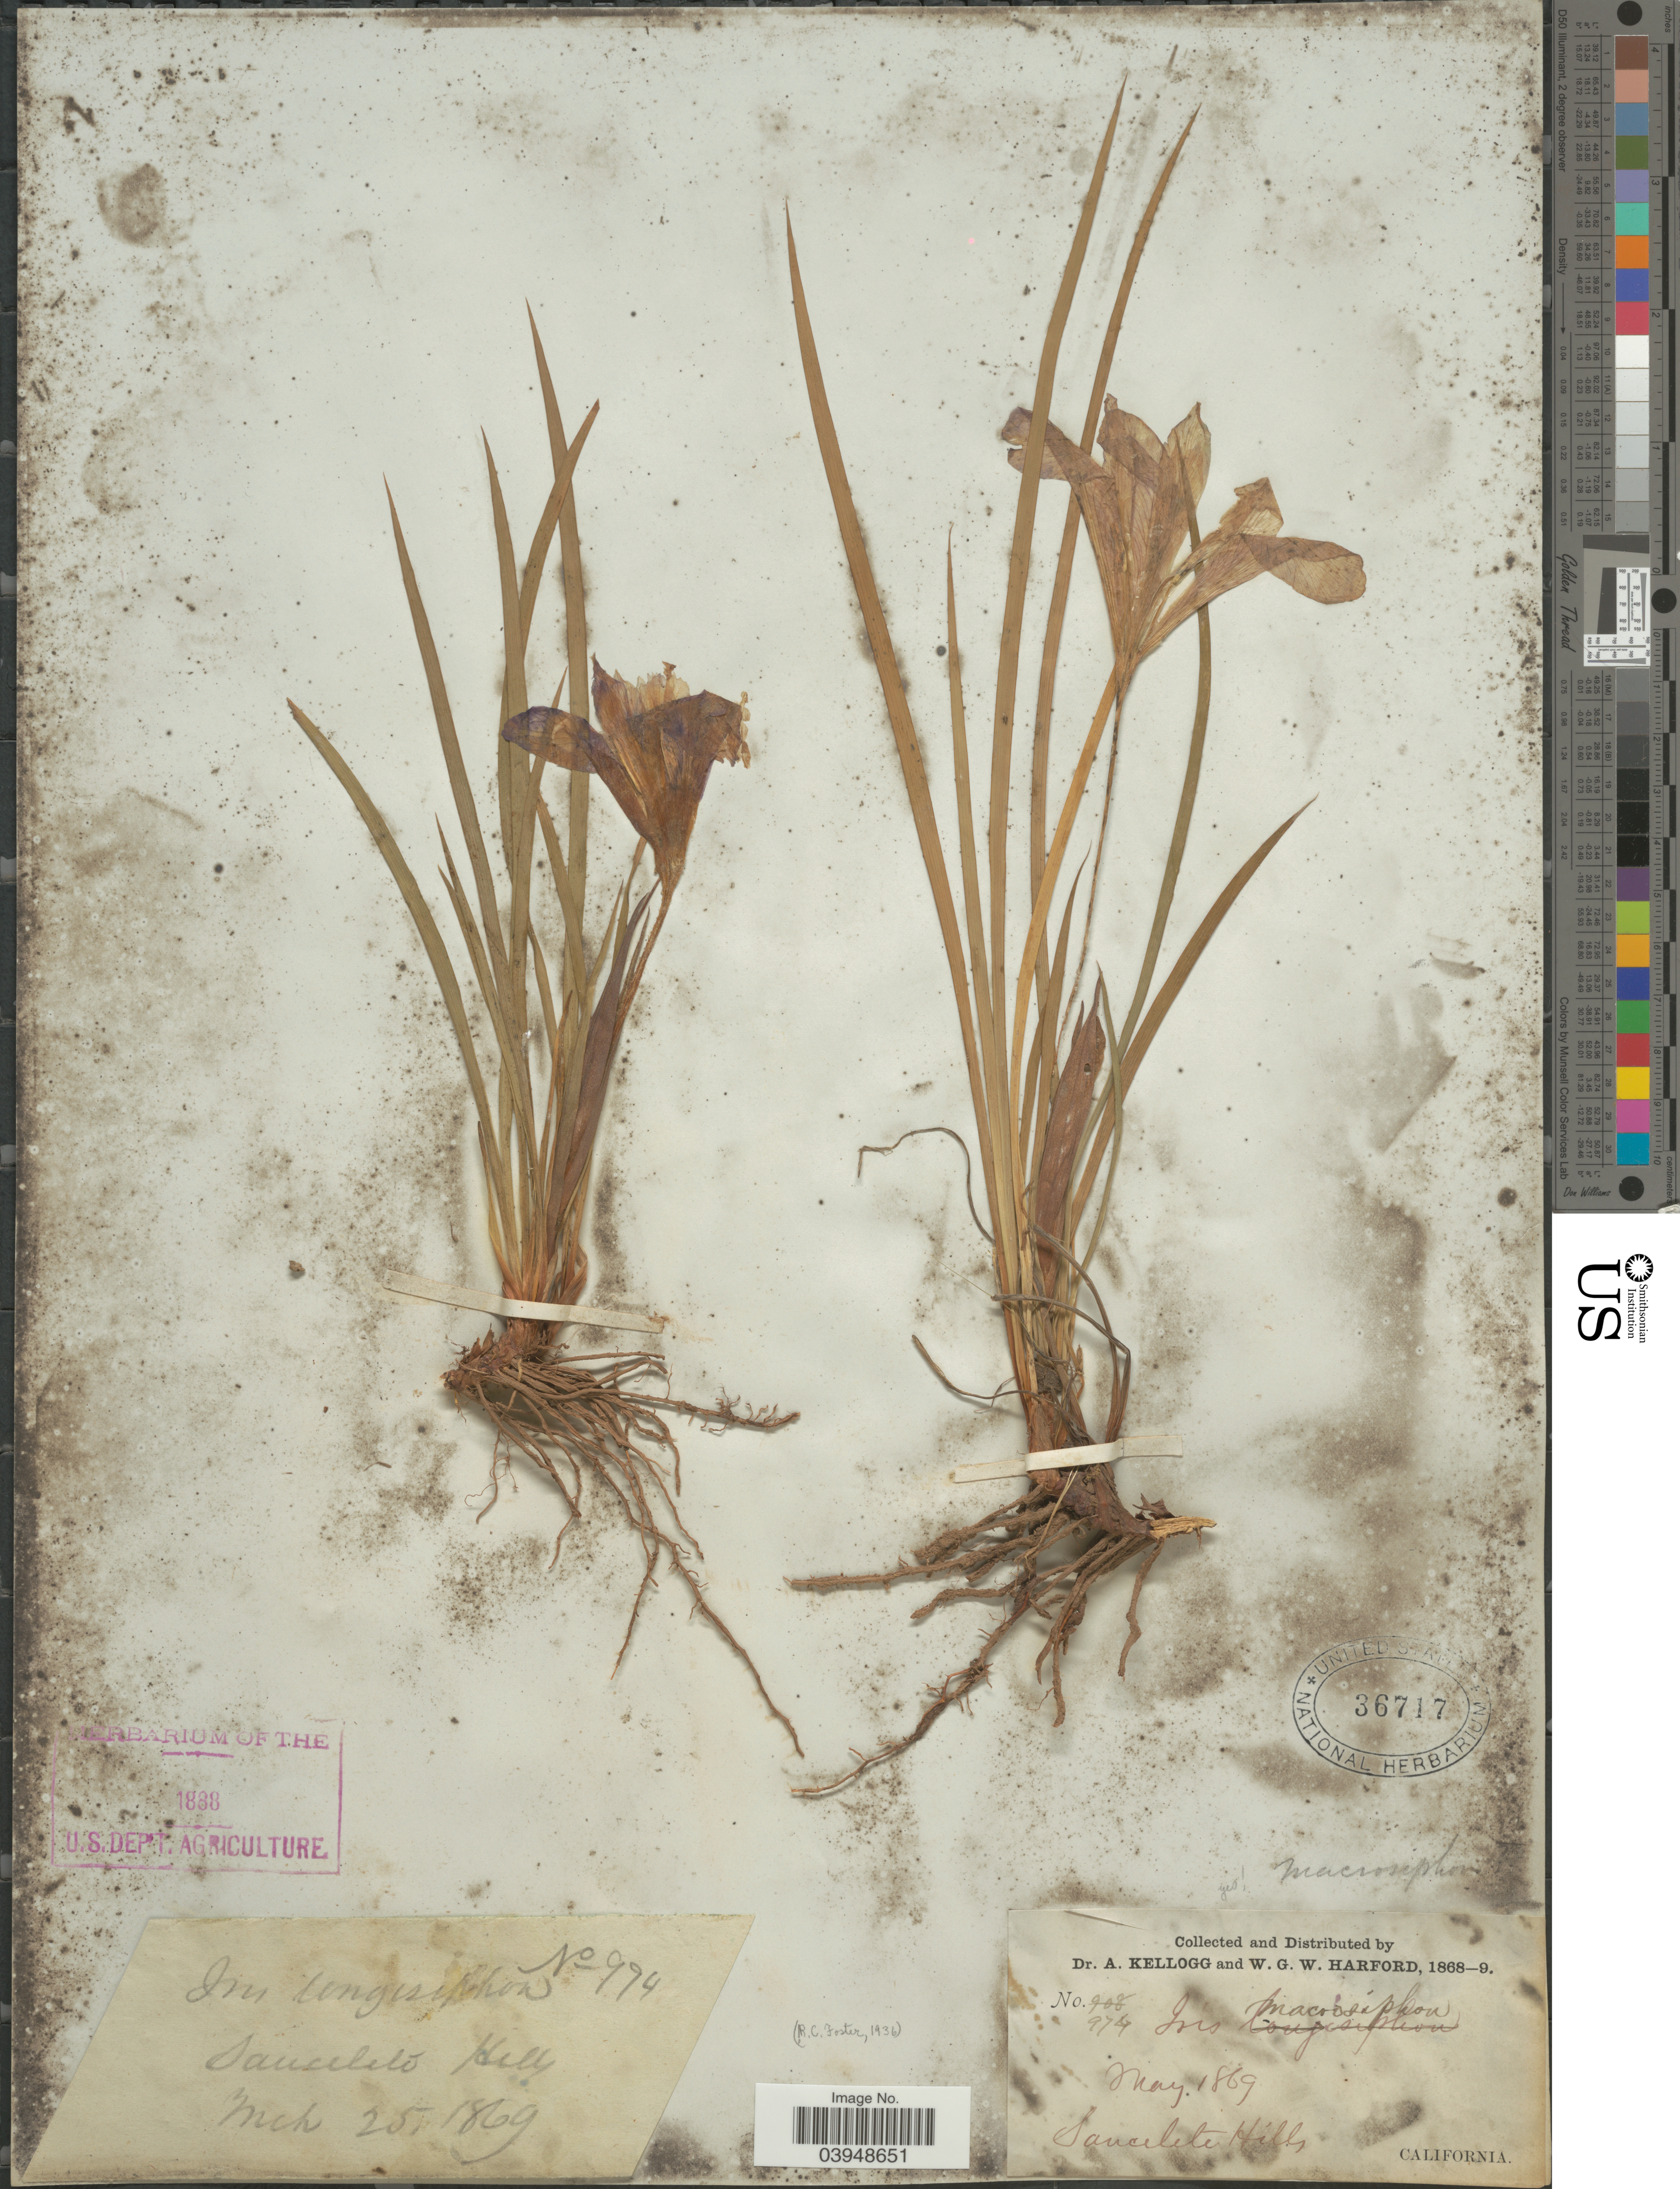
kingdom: Plantae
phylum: Tracheophyta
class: Liliopsida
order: Asparagales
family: Iridaceae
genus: Iris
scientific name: Iris macrosiphon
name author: Torr.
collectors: A. Kellogg & W. G. W. Harford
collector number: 974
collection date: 1869-03-25/1869-05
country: United States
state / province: California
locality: Saucelito Hills.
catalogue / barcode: US 36717